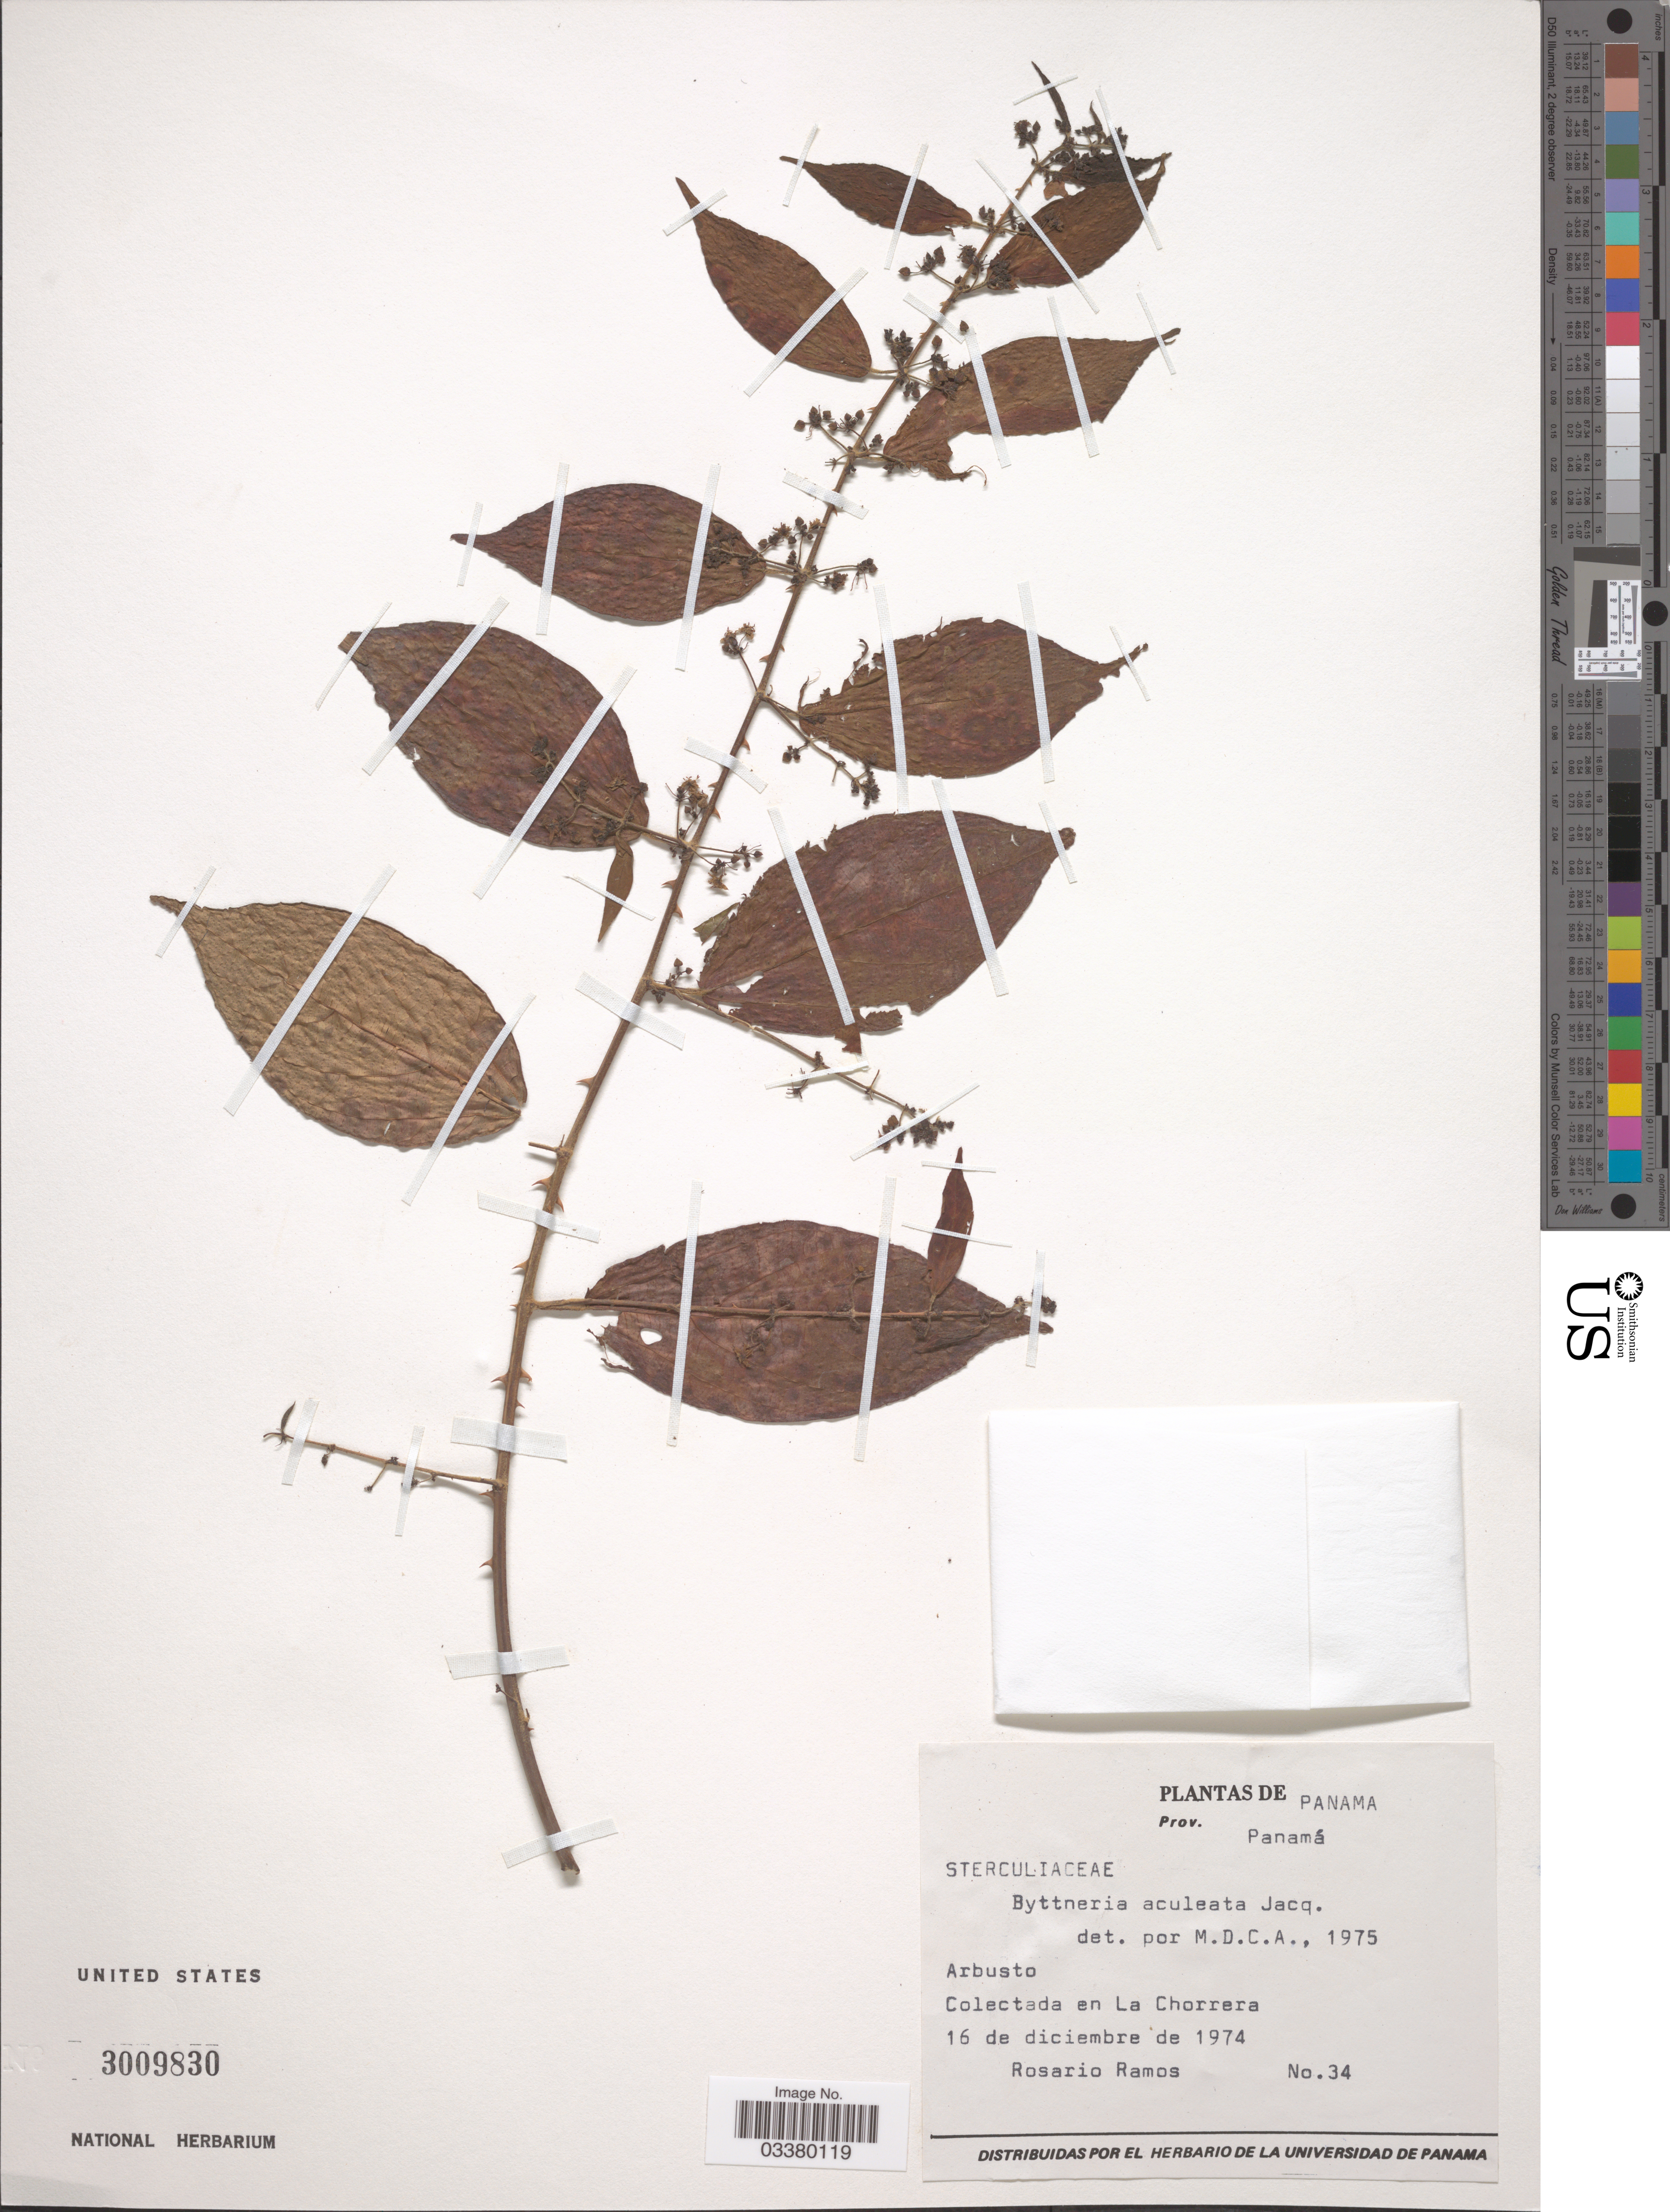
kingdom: Plantae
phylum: Tracheophyta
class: Magnoliopsida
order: Malvales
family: Malvaceae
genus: Byttneria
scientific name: Byttneria aculeata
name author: (Jacq.) Jacq.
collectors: R. Ramos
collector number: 34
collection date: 1974-12-16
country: Panama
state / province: Panamá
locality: En La Chorrera.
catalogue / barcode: US 3009830